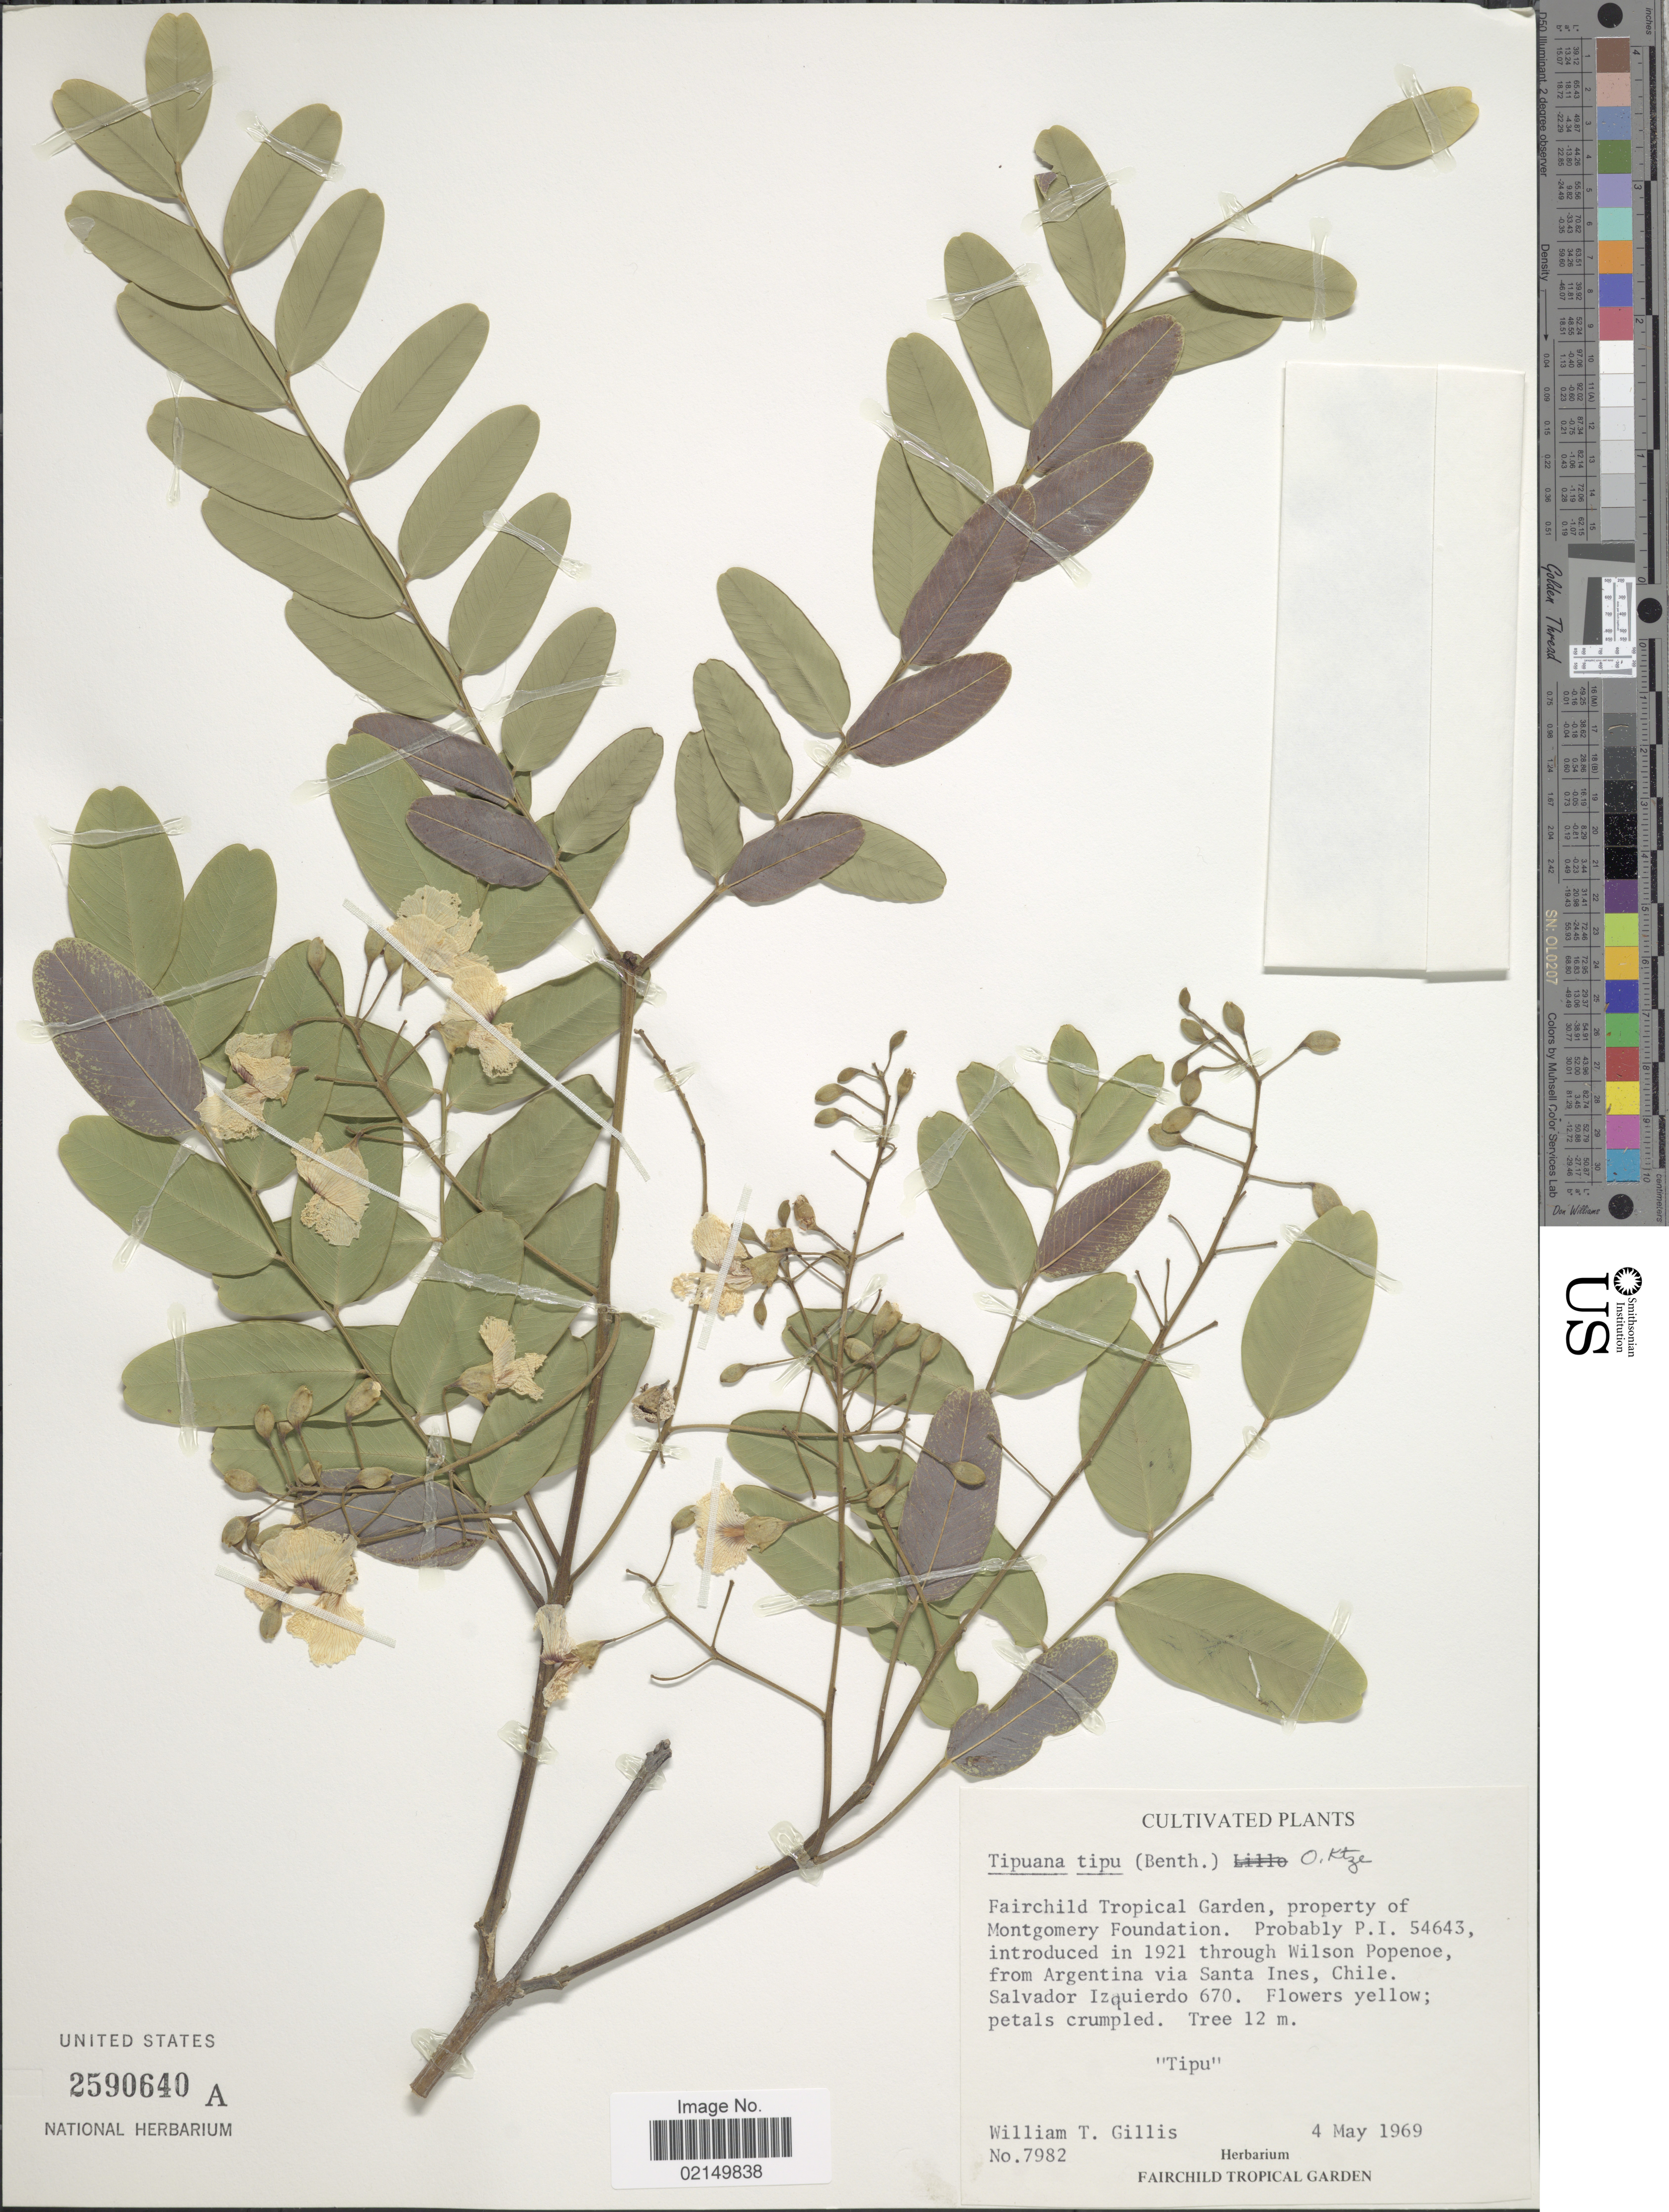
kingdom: Plantae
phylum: Tracheophyta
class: Magnoliopsida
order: Fabales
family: Fabaceae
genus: Tipuana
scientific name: Tipuana tipu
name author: (Benth.) Kuntze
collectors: W. T. Gillis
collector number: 7982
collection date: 1969-05-04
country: Chile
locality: Cultivated plants. Fairchild Tropical Garden, property of Montgomery Foundation. Probably P.I. 54643, introduced in 1921 through Wilson Popenoe, from Argentina via Santa Ines, Chile. Salvador Izquierdo 670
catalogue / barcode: US 2590640A